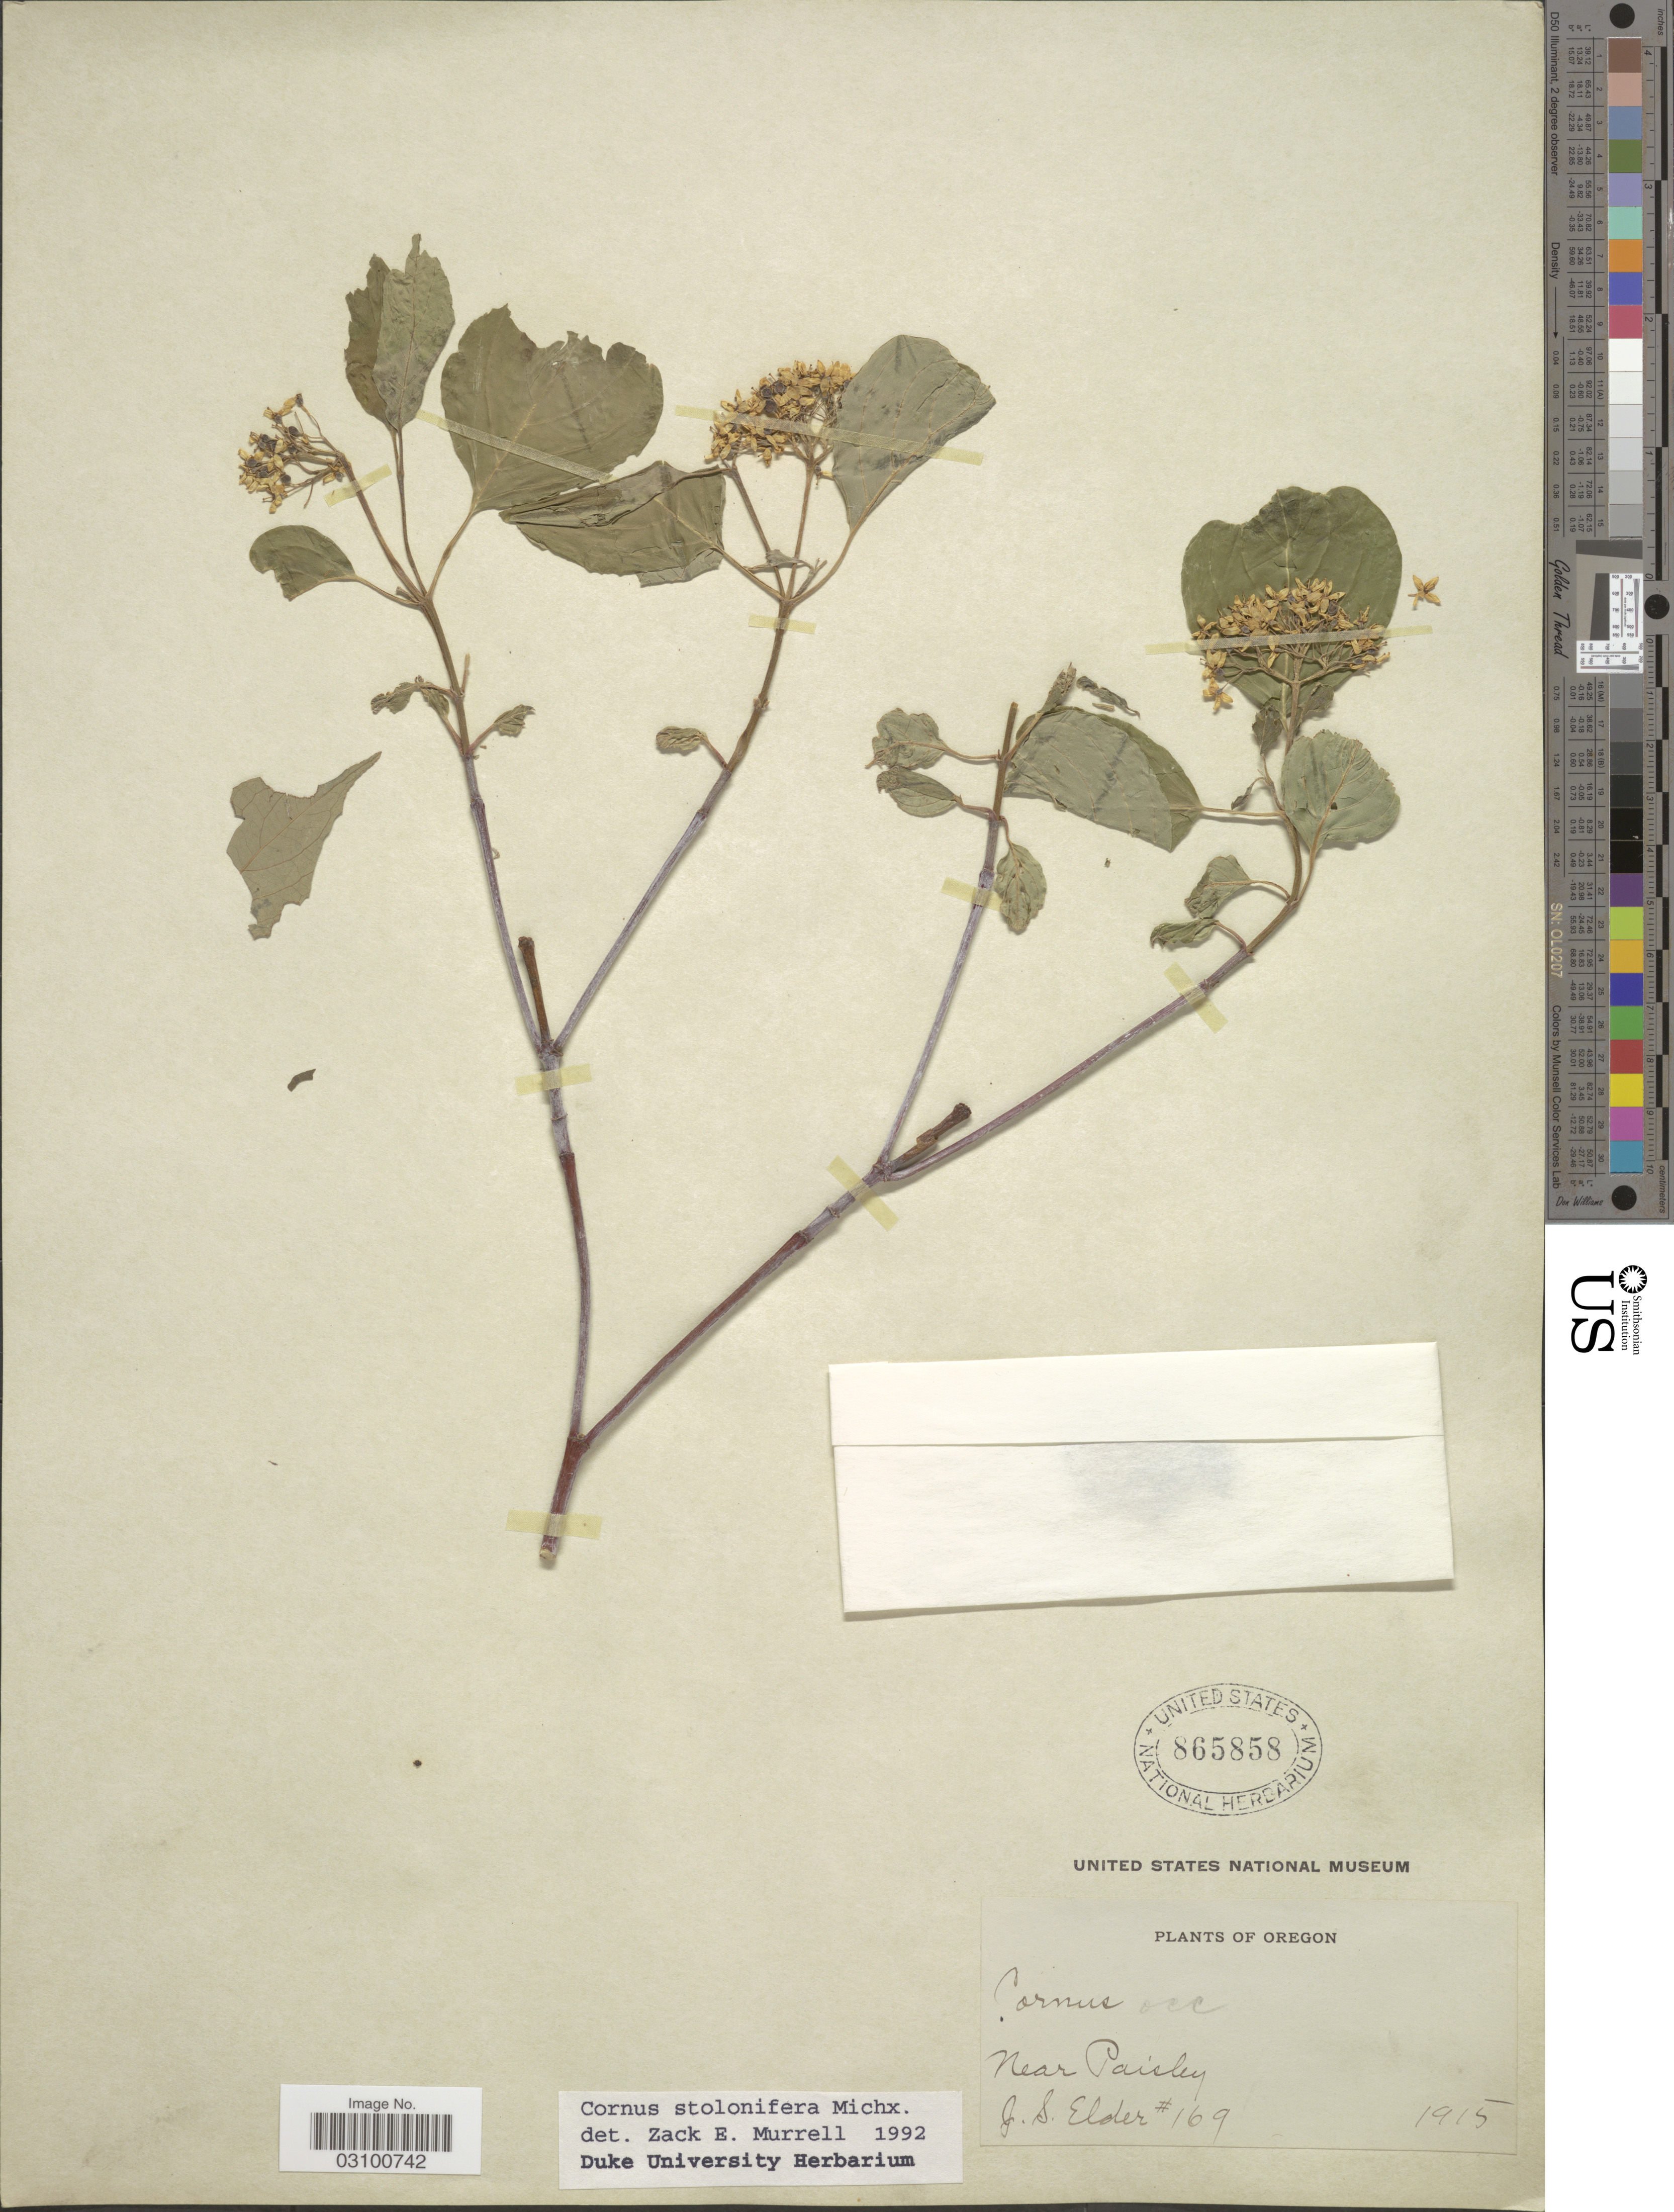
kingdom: Plantae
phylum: Tracheophyta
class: Magnoliopsida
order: Cornales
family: Cornaceae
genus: Cornus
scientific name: Cornus sericea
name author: L.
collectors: J. Elder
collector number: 169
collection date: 1915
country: United States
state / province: Oregon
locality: Near Paisley.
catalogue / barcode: US 865858